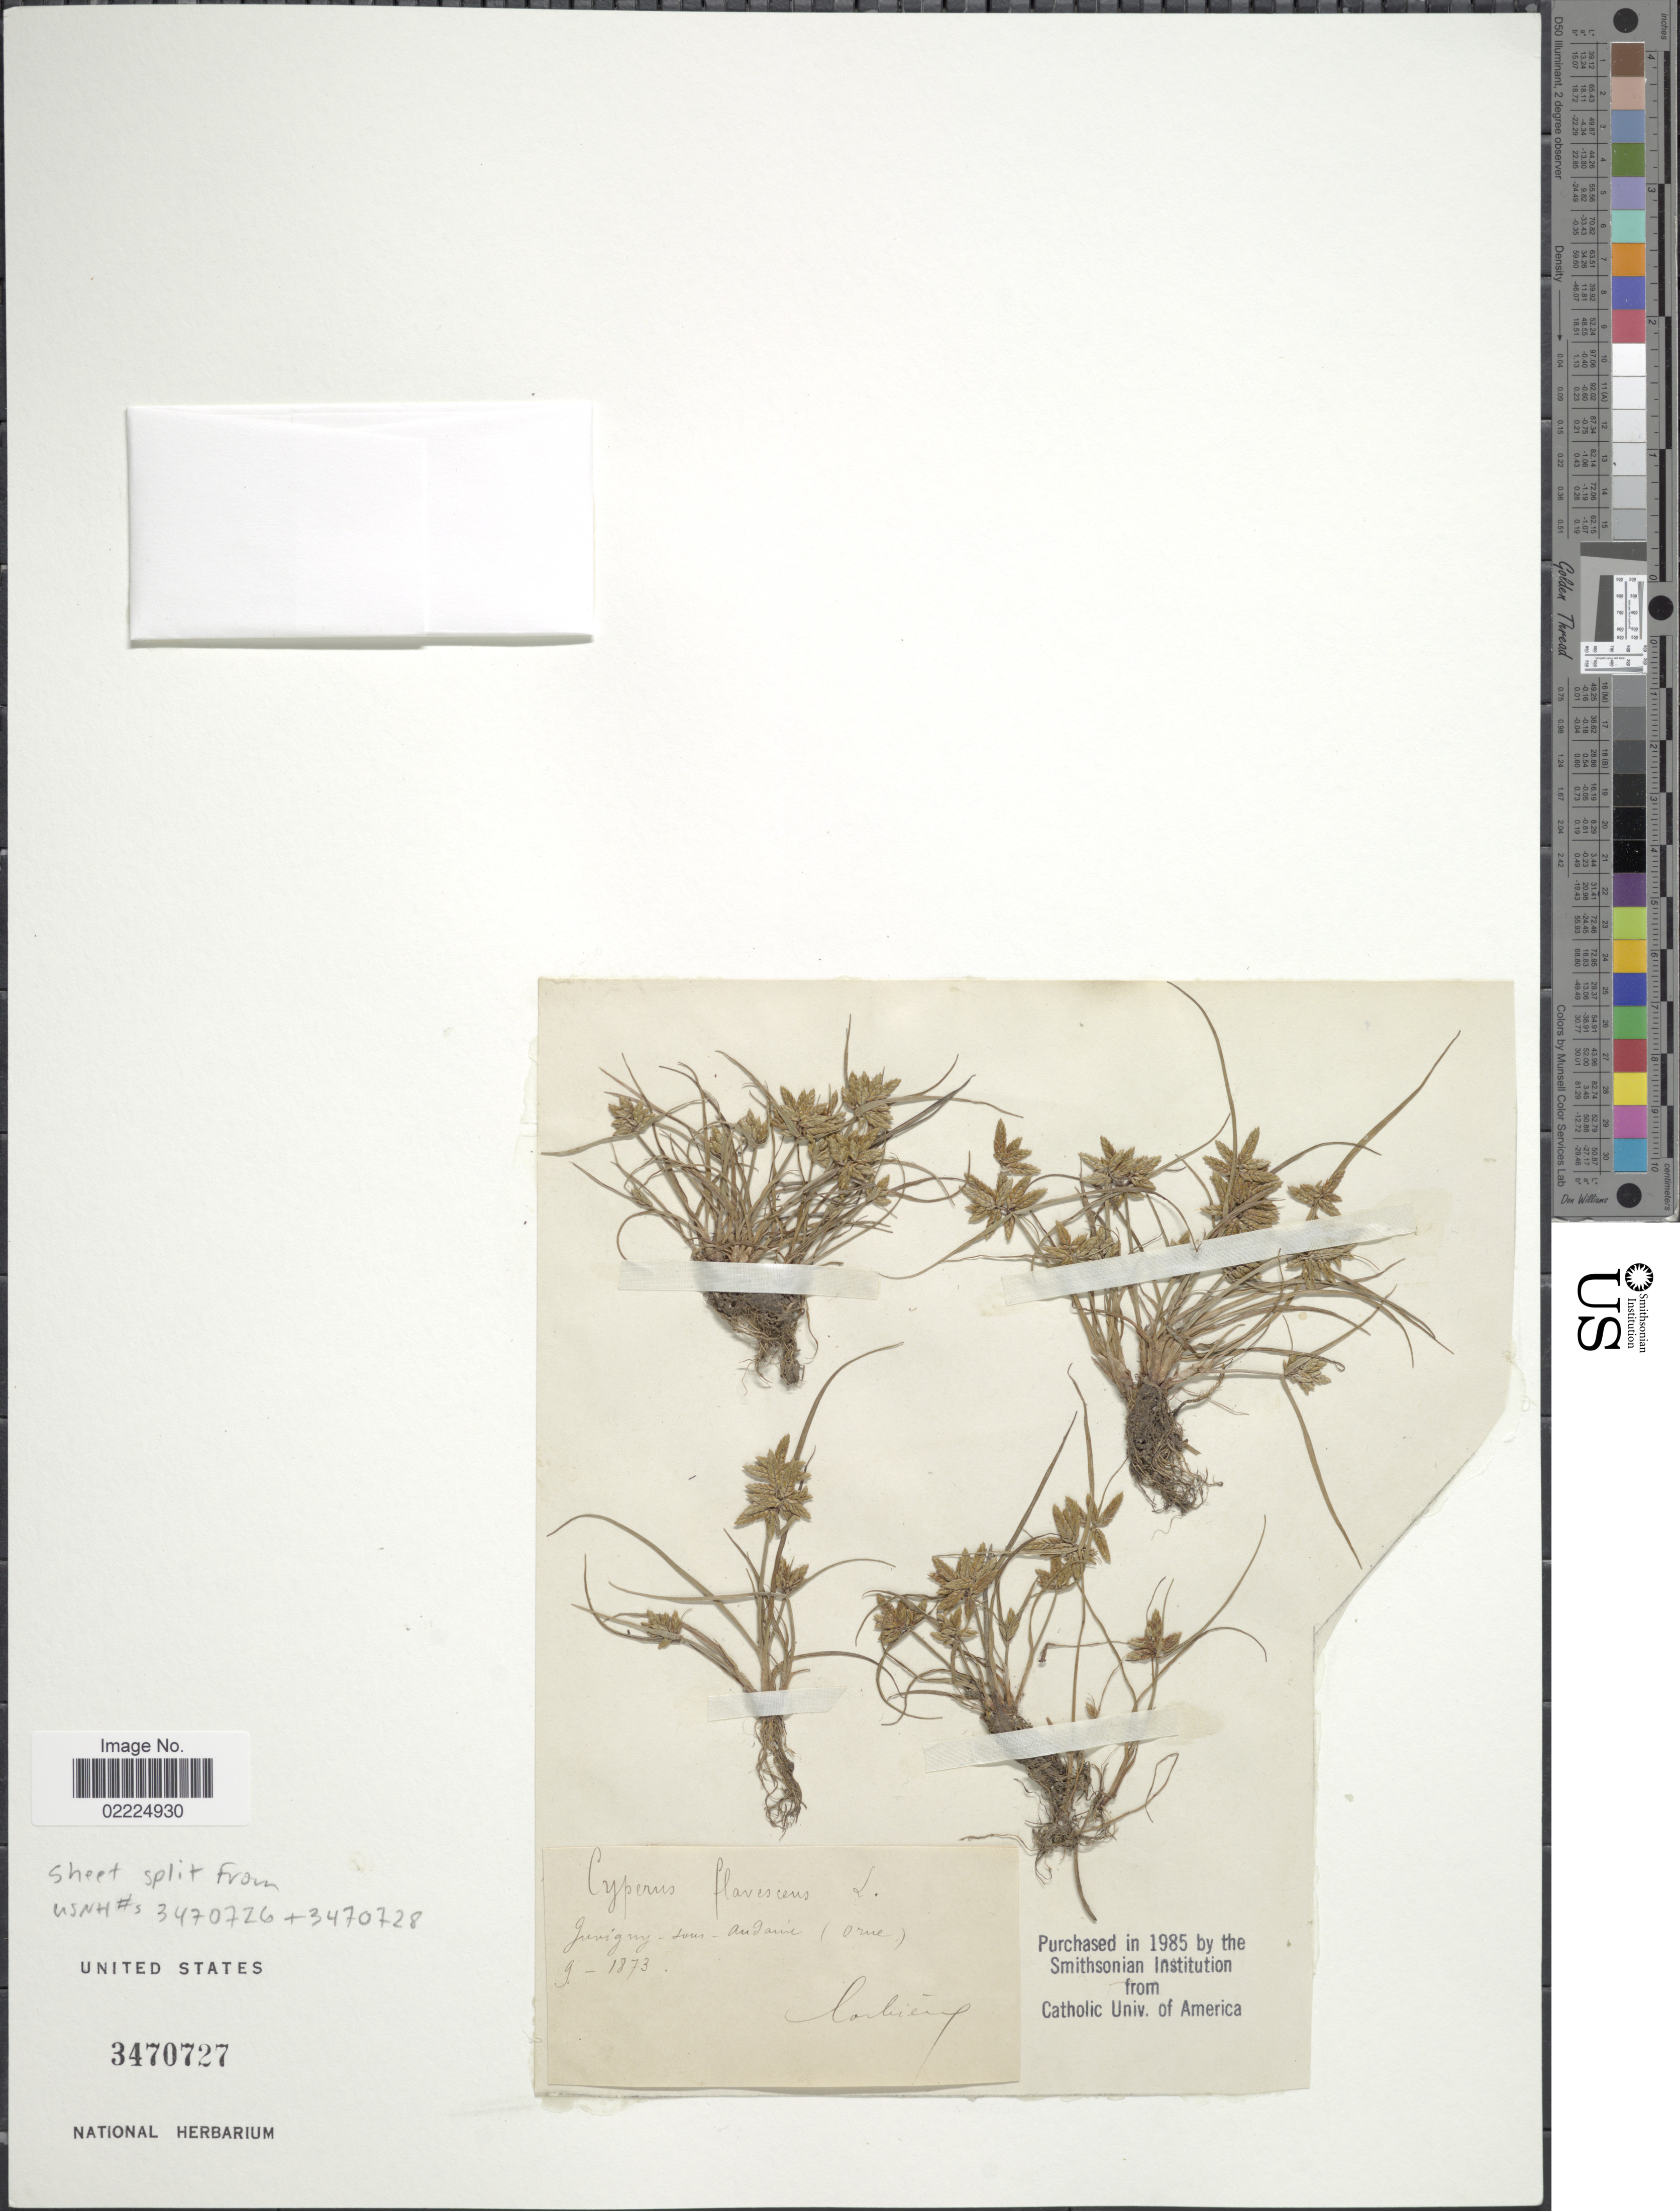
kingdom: Plantae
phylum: Tracheophyta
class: Liliopsida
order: Poales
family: Cyperaceae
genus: Cyperus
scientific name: Cyperus flavescens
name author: L.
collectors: Corbiere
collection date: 1873-09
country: France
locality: Juvigny-sous - andaine (Orne)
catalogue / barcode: US 3470727